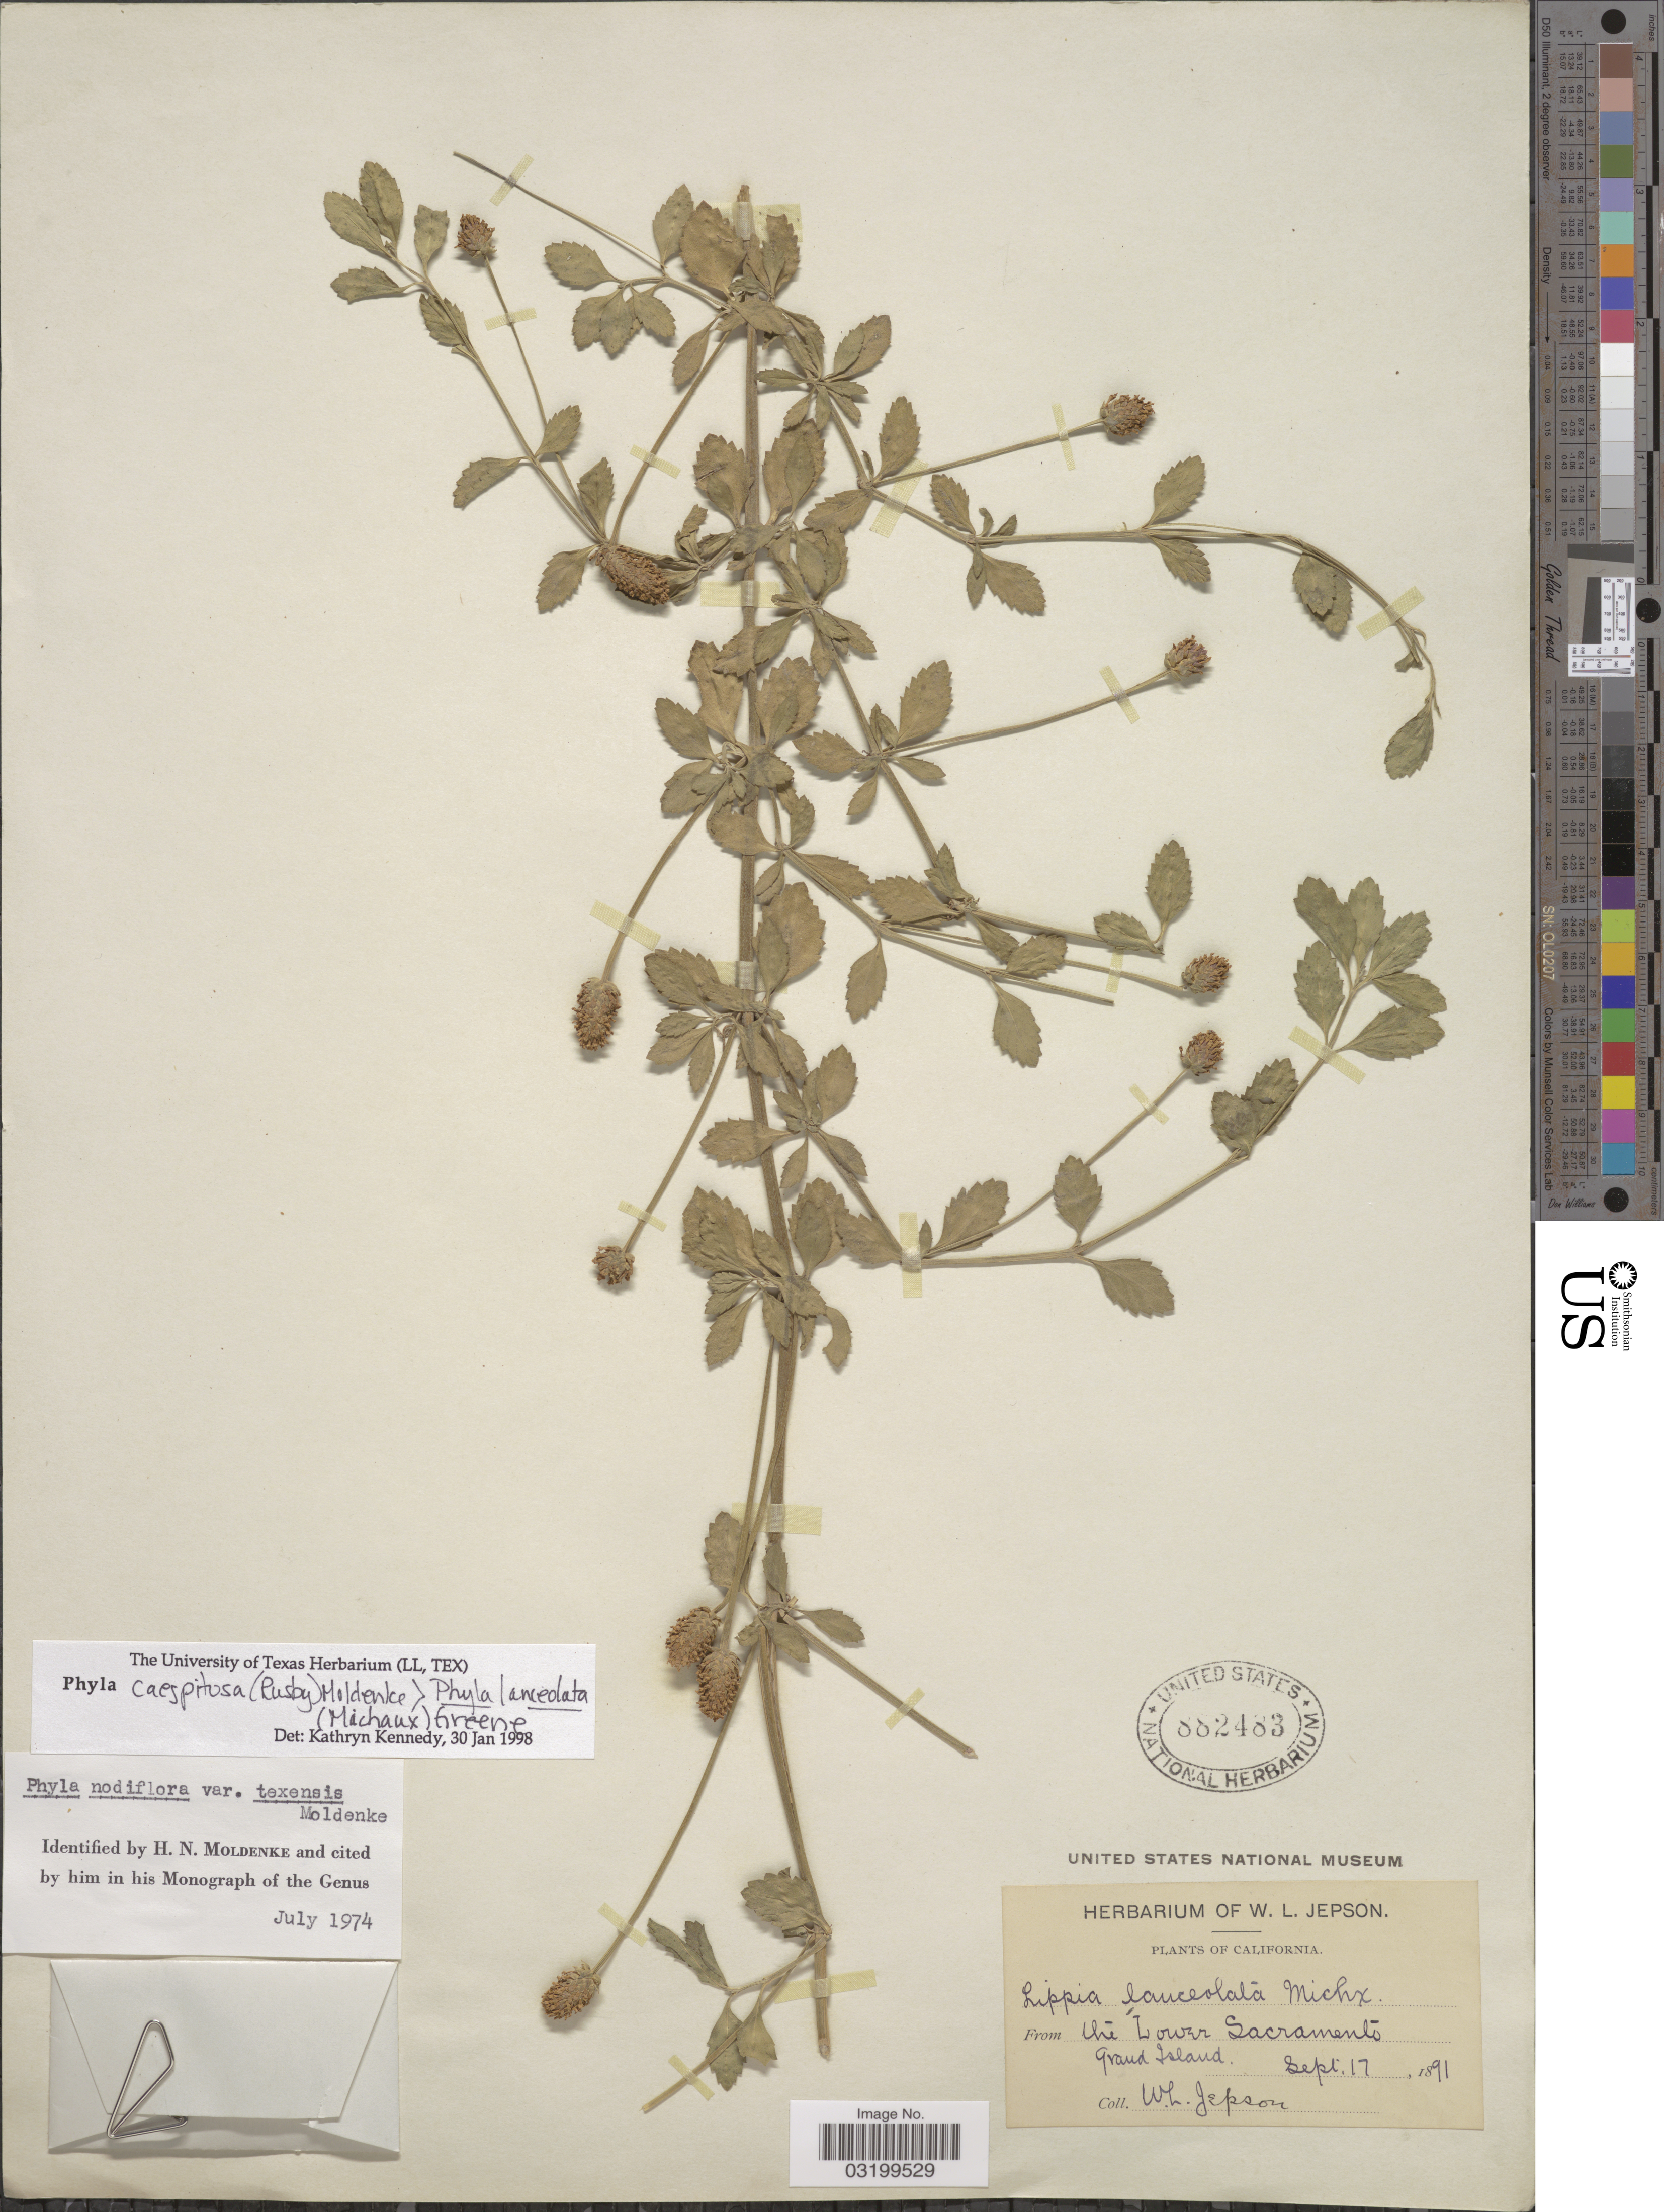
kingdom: Plantae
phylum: Tracheophyta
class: Magnoliopsida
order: Lamiales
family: Verbenaceae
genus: Phyla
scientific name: Phyla caespitosa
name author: (Rusby) Moldenke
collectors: W. L. Jepson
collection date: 1891-09-17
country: United States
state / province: California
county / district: Sacramento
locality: The Lower Sacramento Grand Island.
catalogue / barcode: US 882483